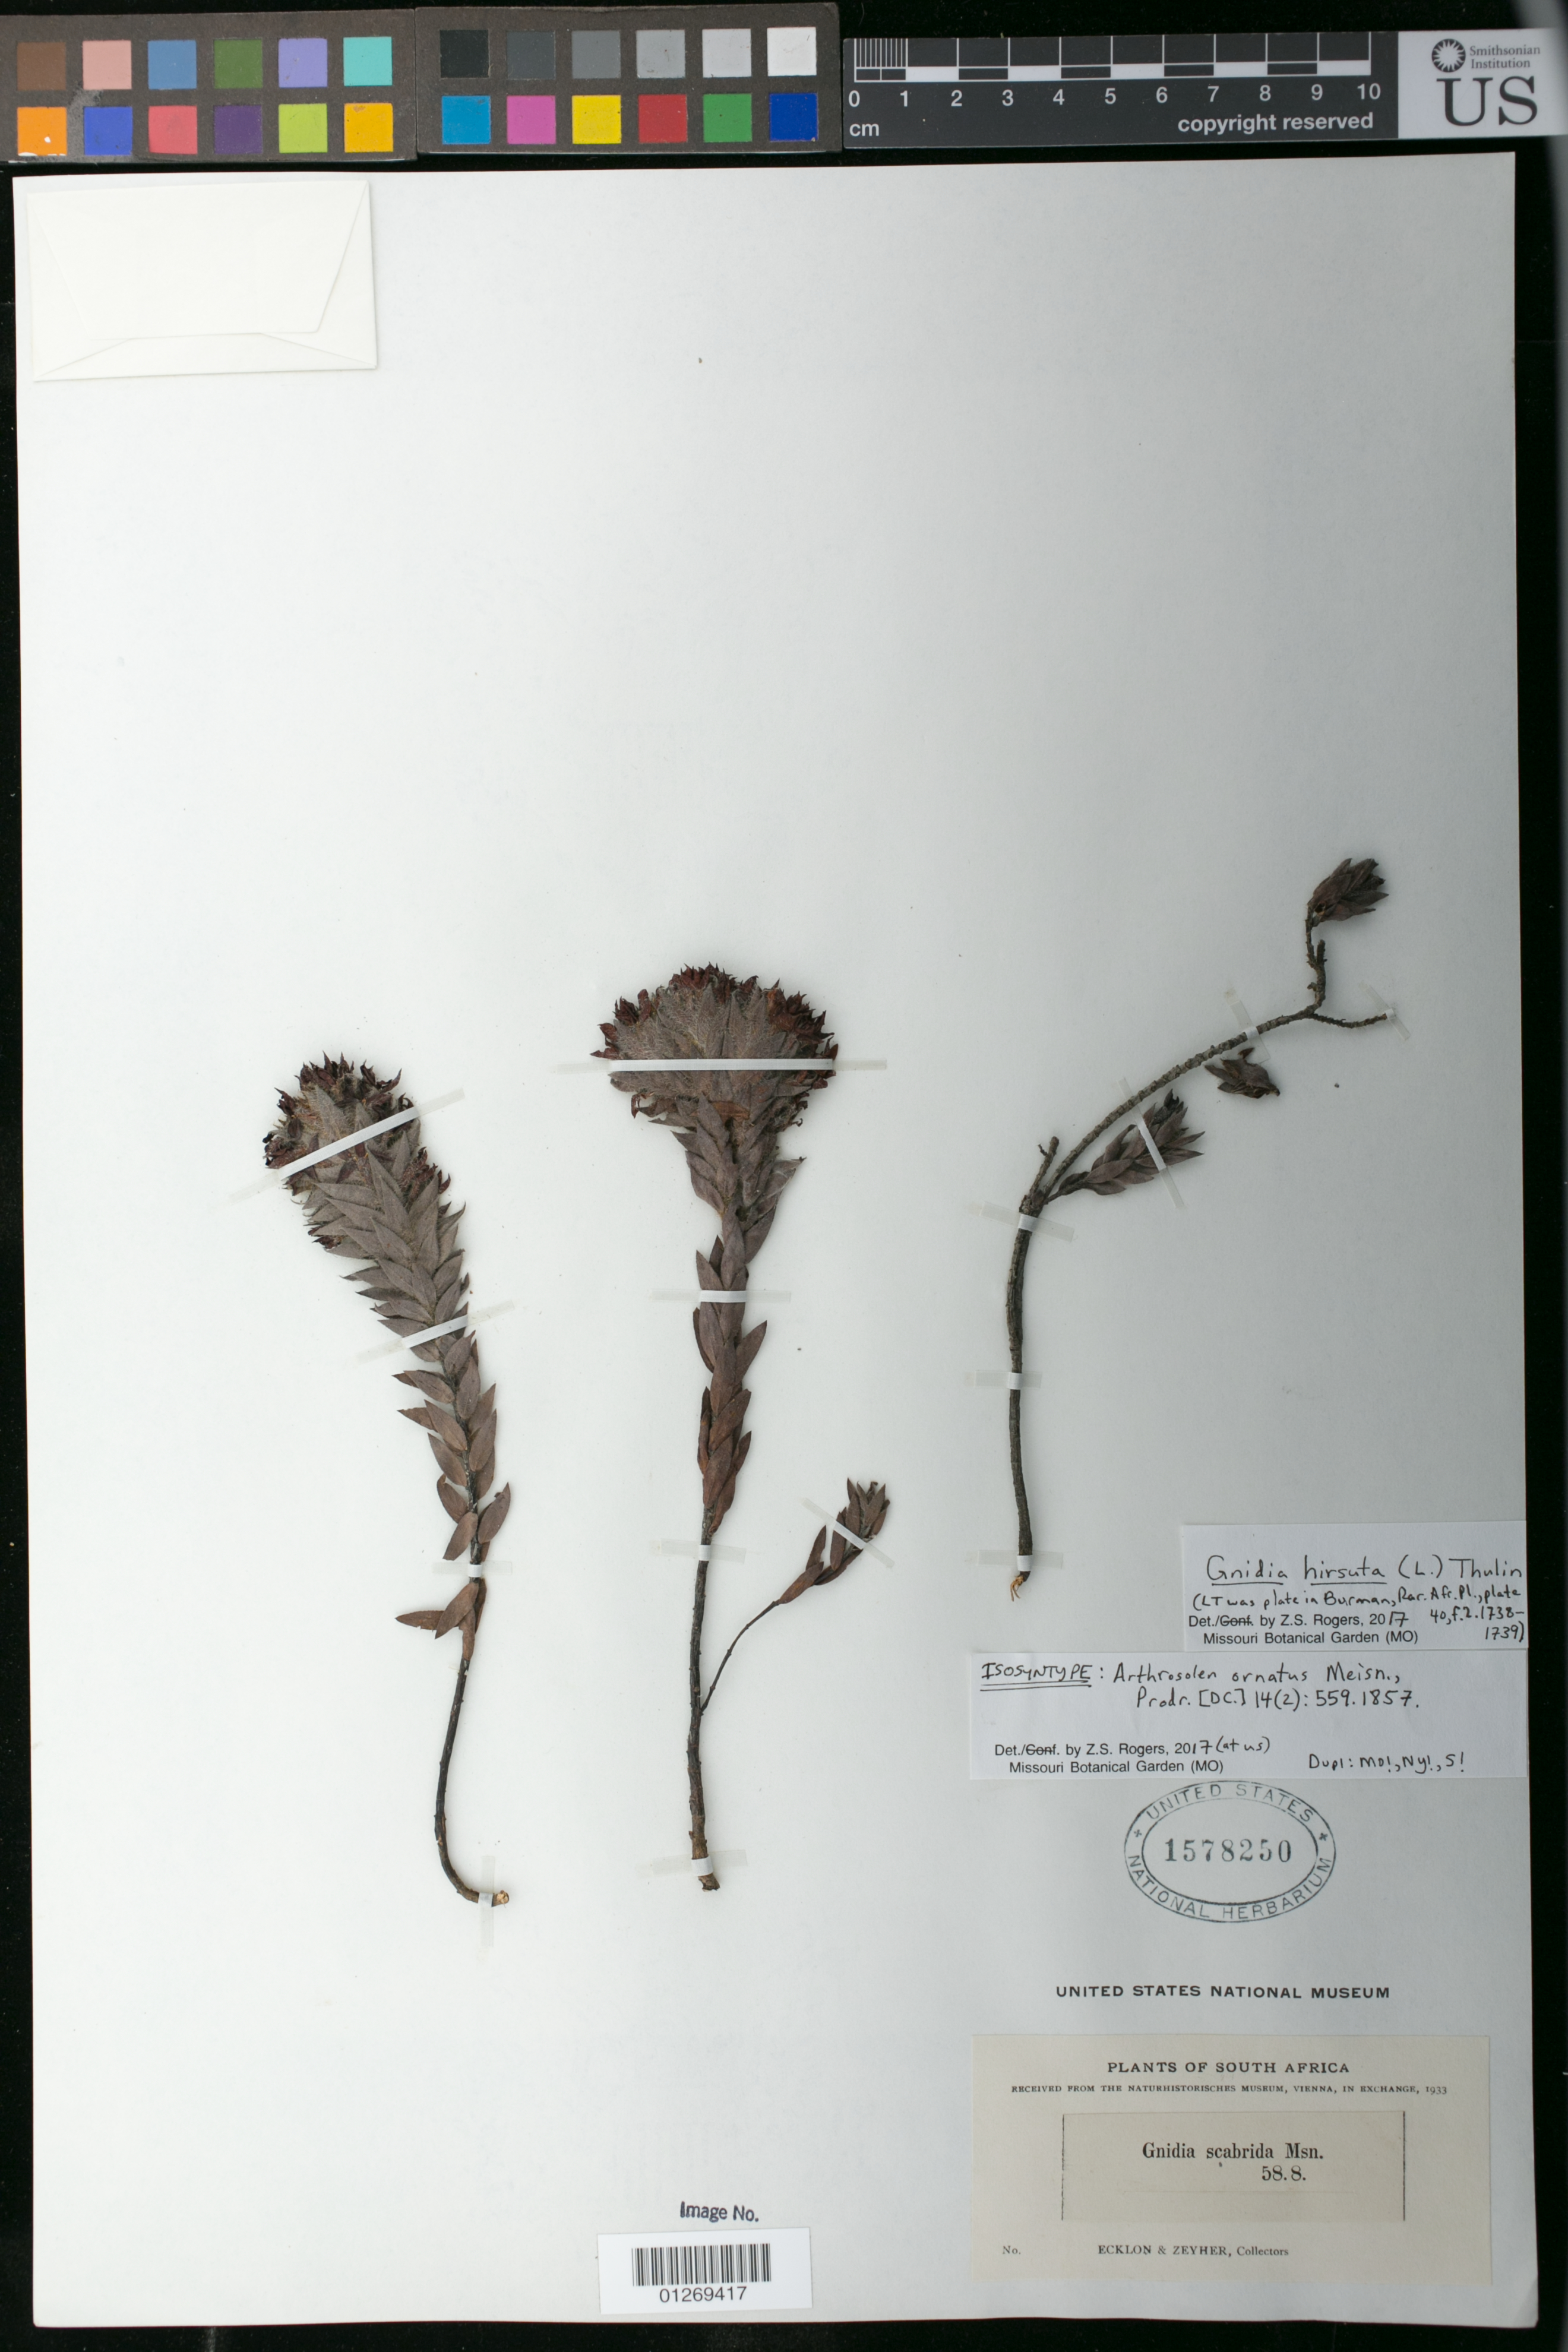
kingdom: Plantae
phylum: Tracheophyta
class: Magnoliopsida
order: Malvales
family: Thymelaeaceae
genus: Arthrosolen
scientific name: Arthrosolen ornatus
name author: Meisn.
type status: Isosyntype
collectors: C. F. Ecklon & C. Zeyher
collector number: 58.8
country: South Africa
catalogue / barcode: US 1578250